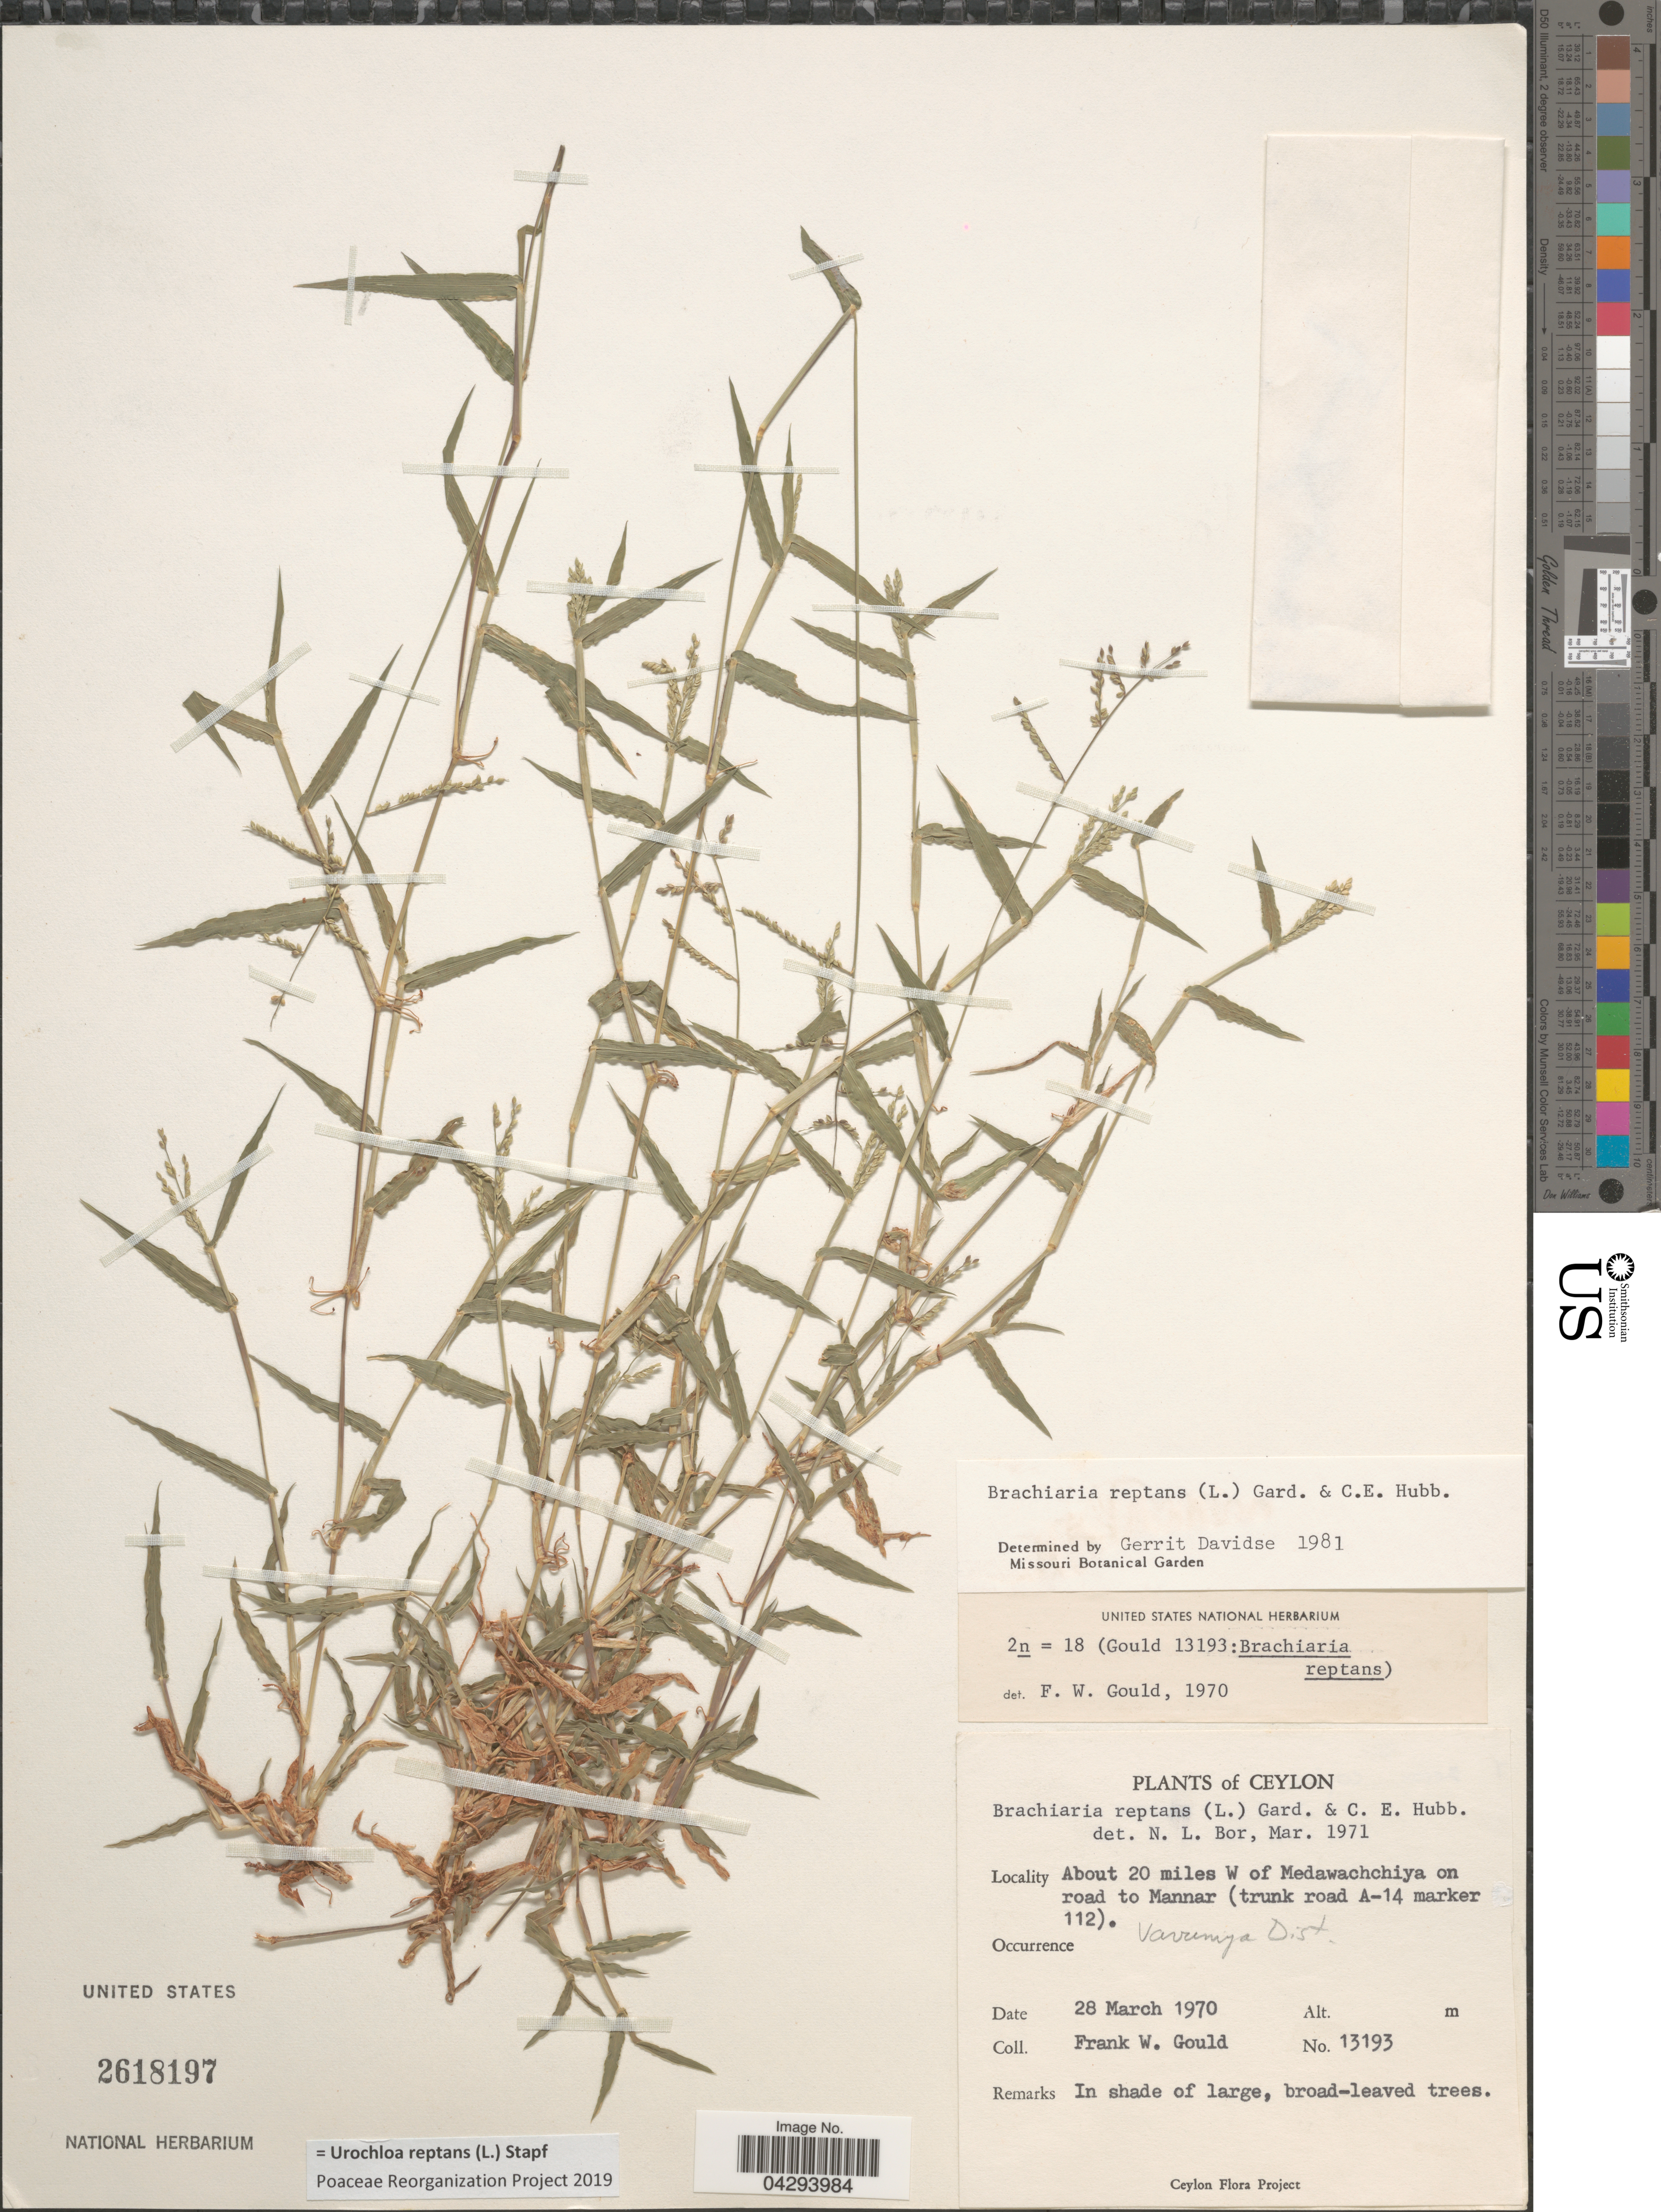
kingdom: Plantae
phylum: Tracheophyta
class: Liliopsida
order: Poales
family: Poaceae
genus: Urochloa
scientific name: Urochloa reptans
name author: (L.) Stapf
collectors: F. W. Gould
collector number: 13193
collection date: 1970-03-28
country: Sri Lanka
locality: Ceylon. About 20 miles W of Medawachchiya on road to Mannar (trunk road A-14 marker 112). Varrenya Dist.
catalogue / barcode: US 2618197